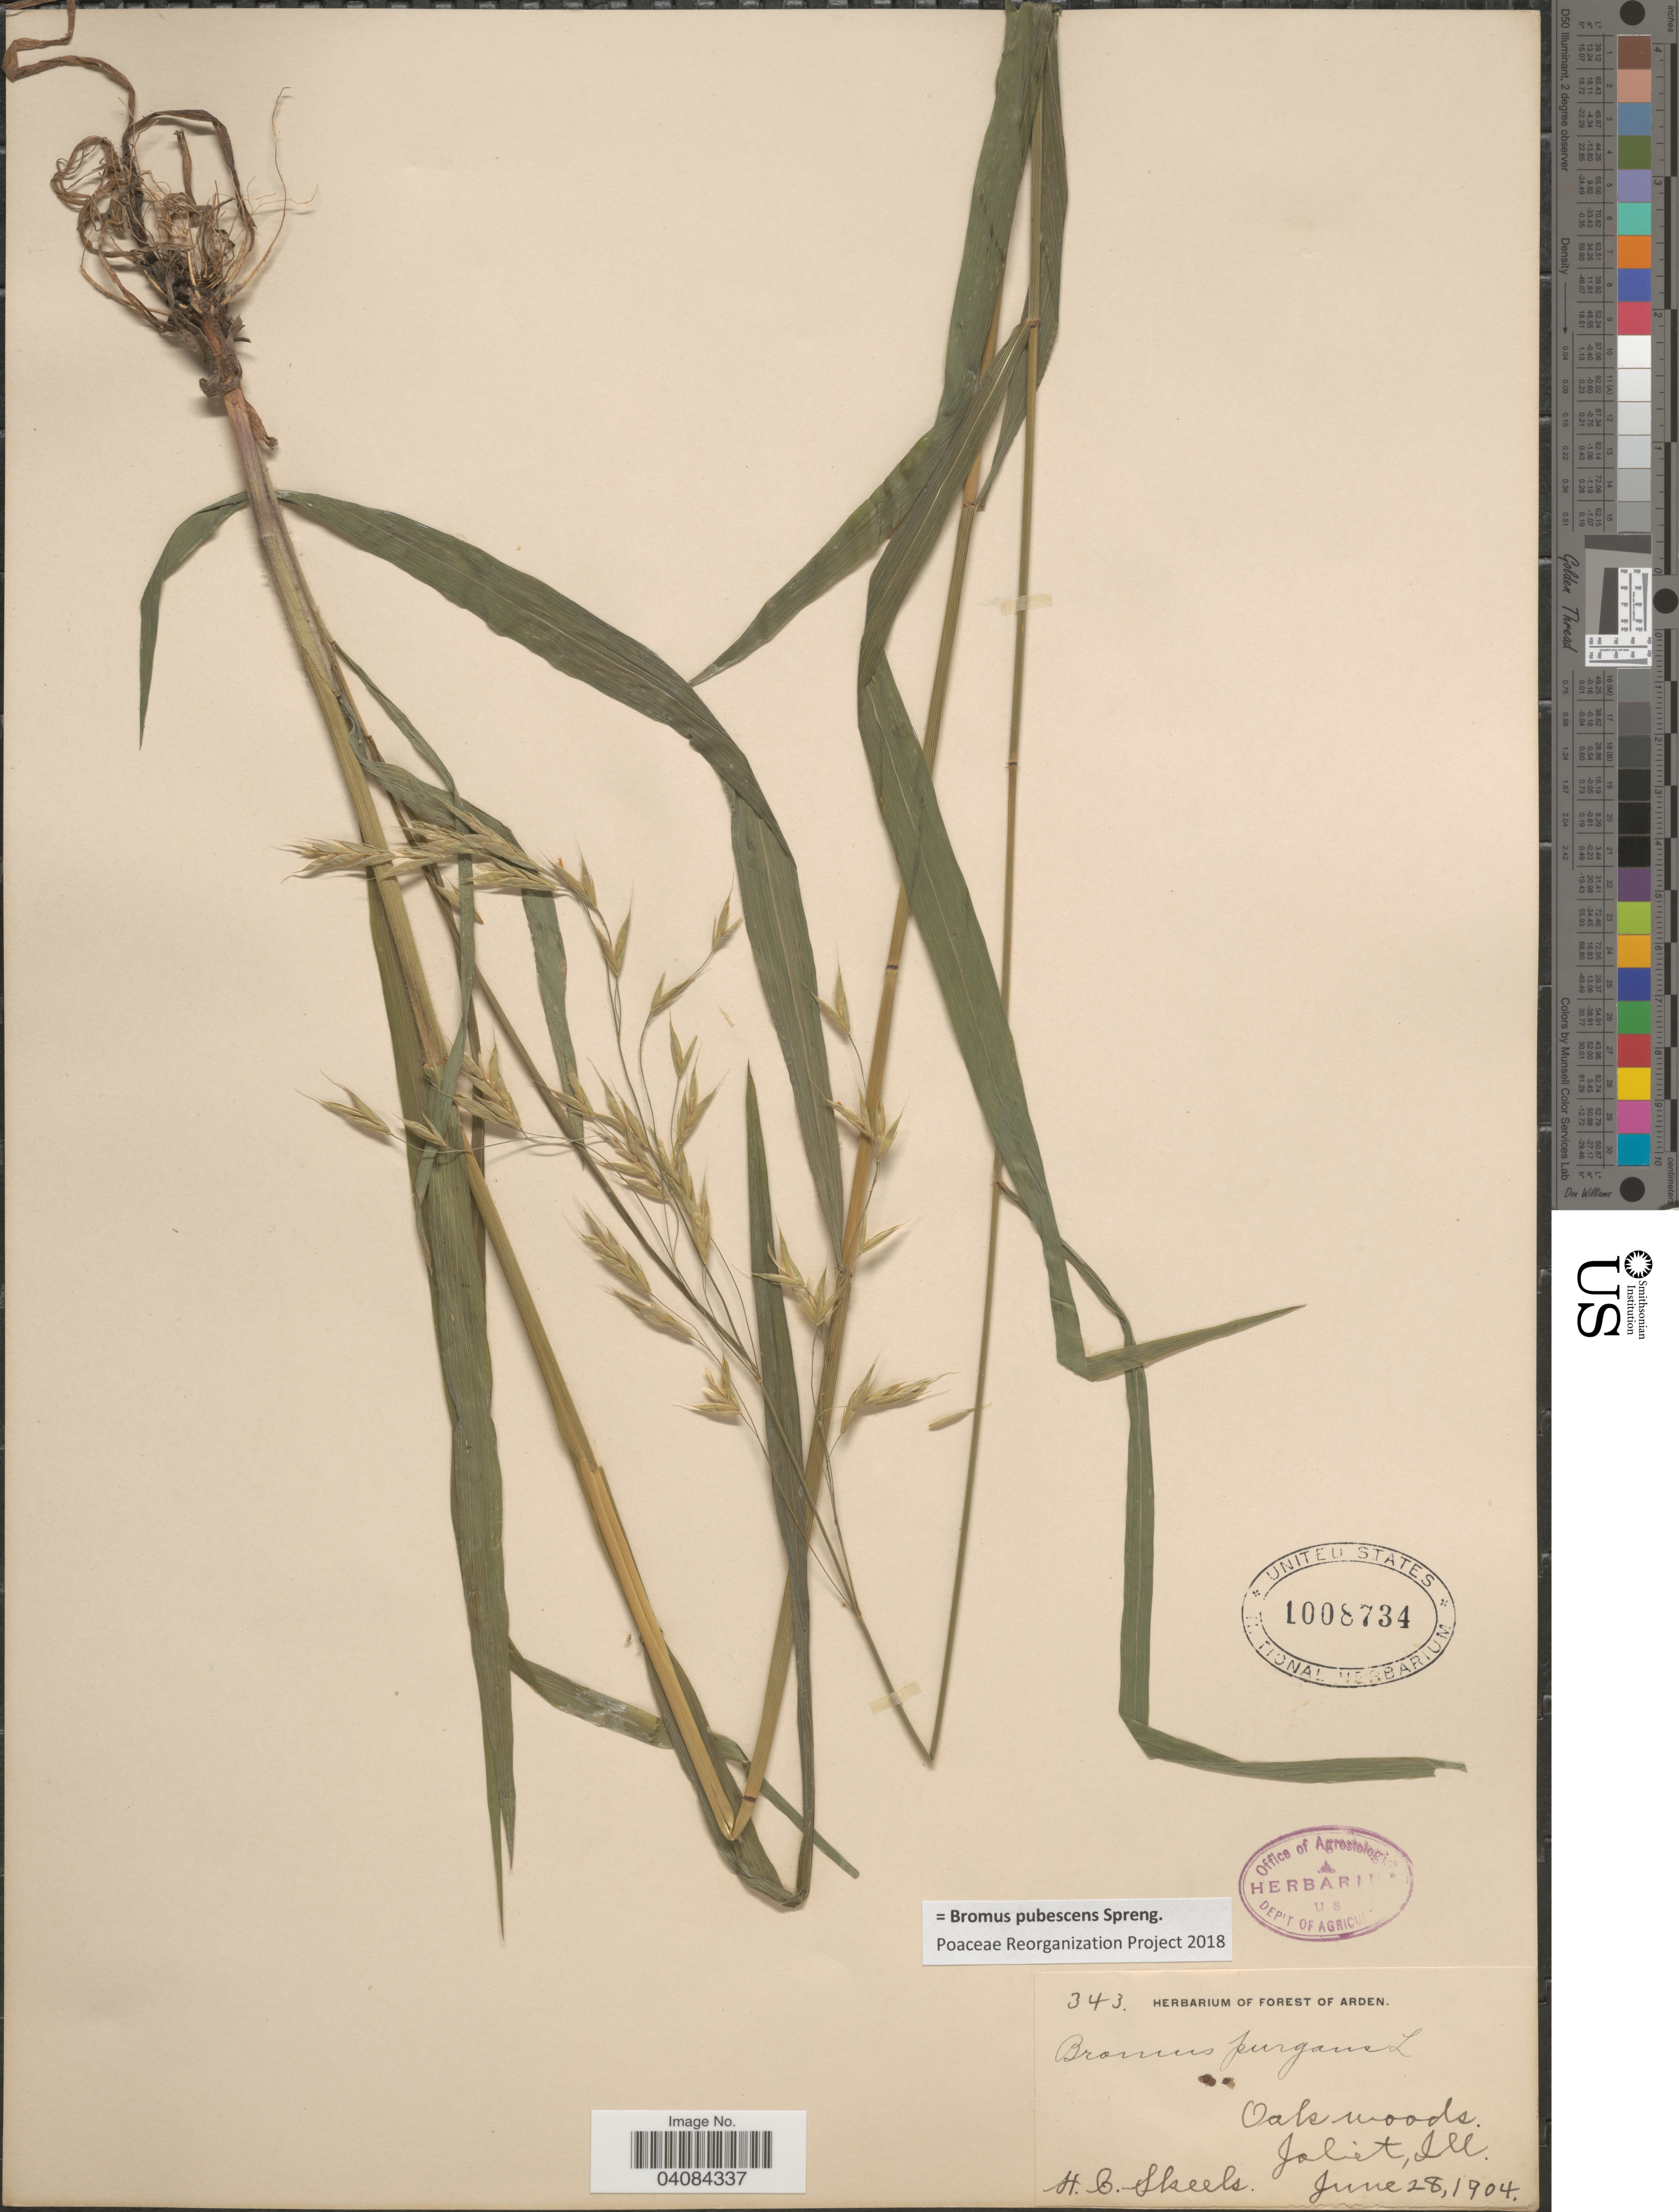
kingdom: Plantae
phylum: Tracheophyta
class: Liliopsida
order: Poales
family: Poaceae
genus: Bromus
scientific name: Bromus pubescens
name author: Muhl. ex Willd.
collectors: H. Skeels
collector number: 343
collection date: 1904-06-28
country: United States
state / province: Illinois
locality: Joliet.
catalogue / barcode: US 1008734